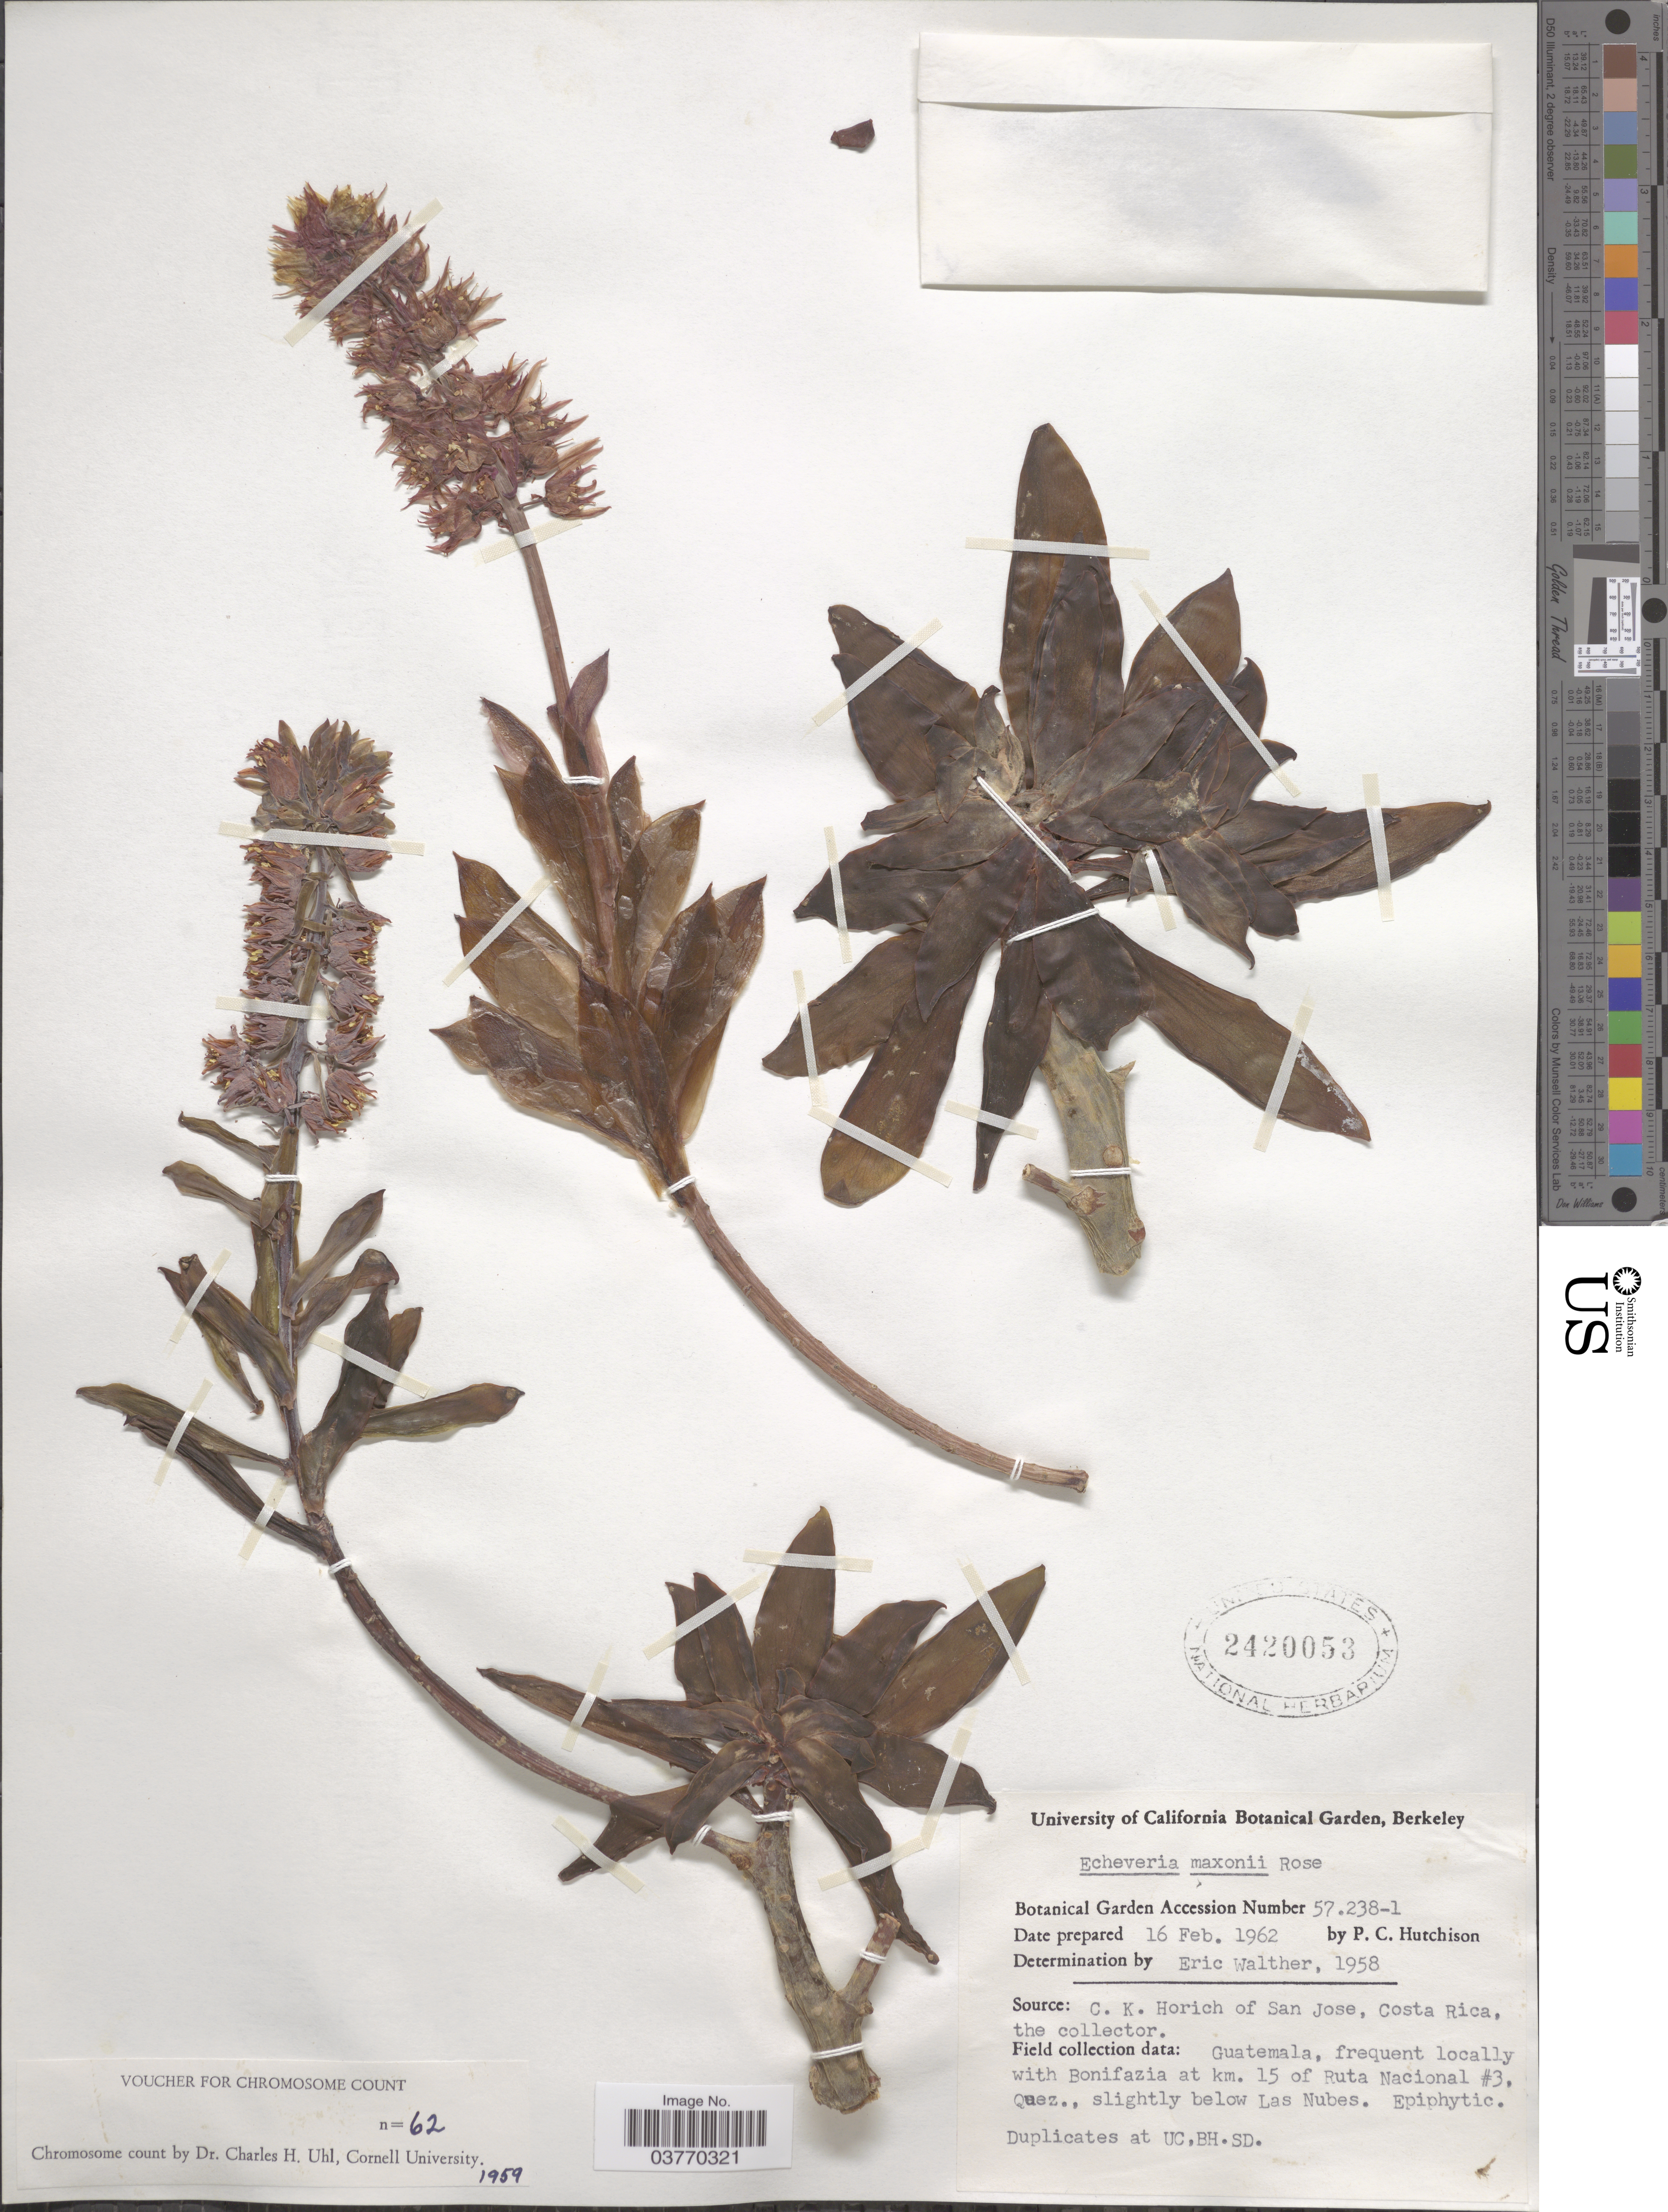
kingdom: Plantae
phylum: Tracheophyta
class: Magnoliopsida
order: Saxifragales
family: Crassulaceae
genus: Echeveria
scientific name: Echeveria maxonii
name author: Rose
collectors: P. C. Hutchison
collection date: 1962-02-16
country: United States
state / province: California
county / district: Alameda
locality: University of California Botanical Garden, Berkeley.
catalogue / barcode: US 2420053